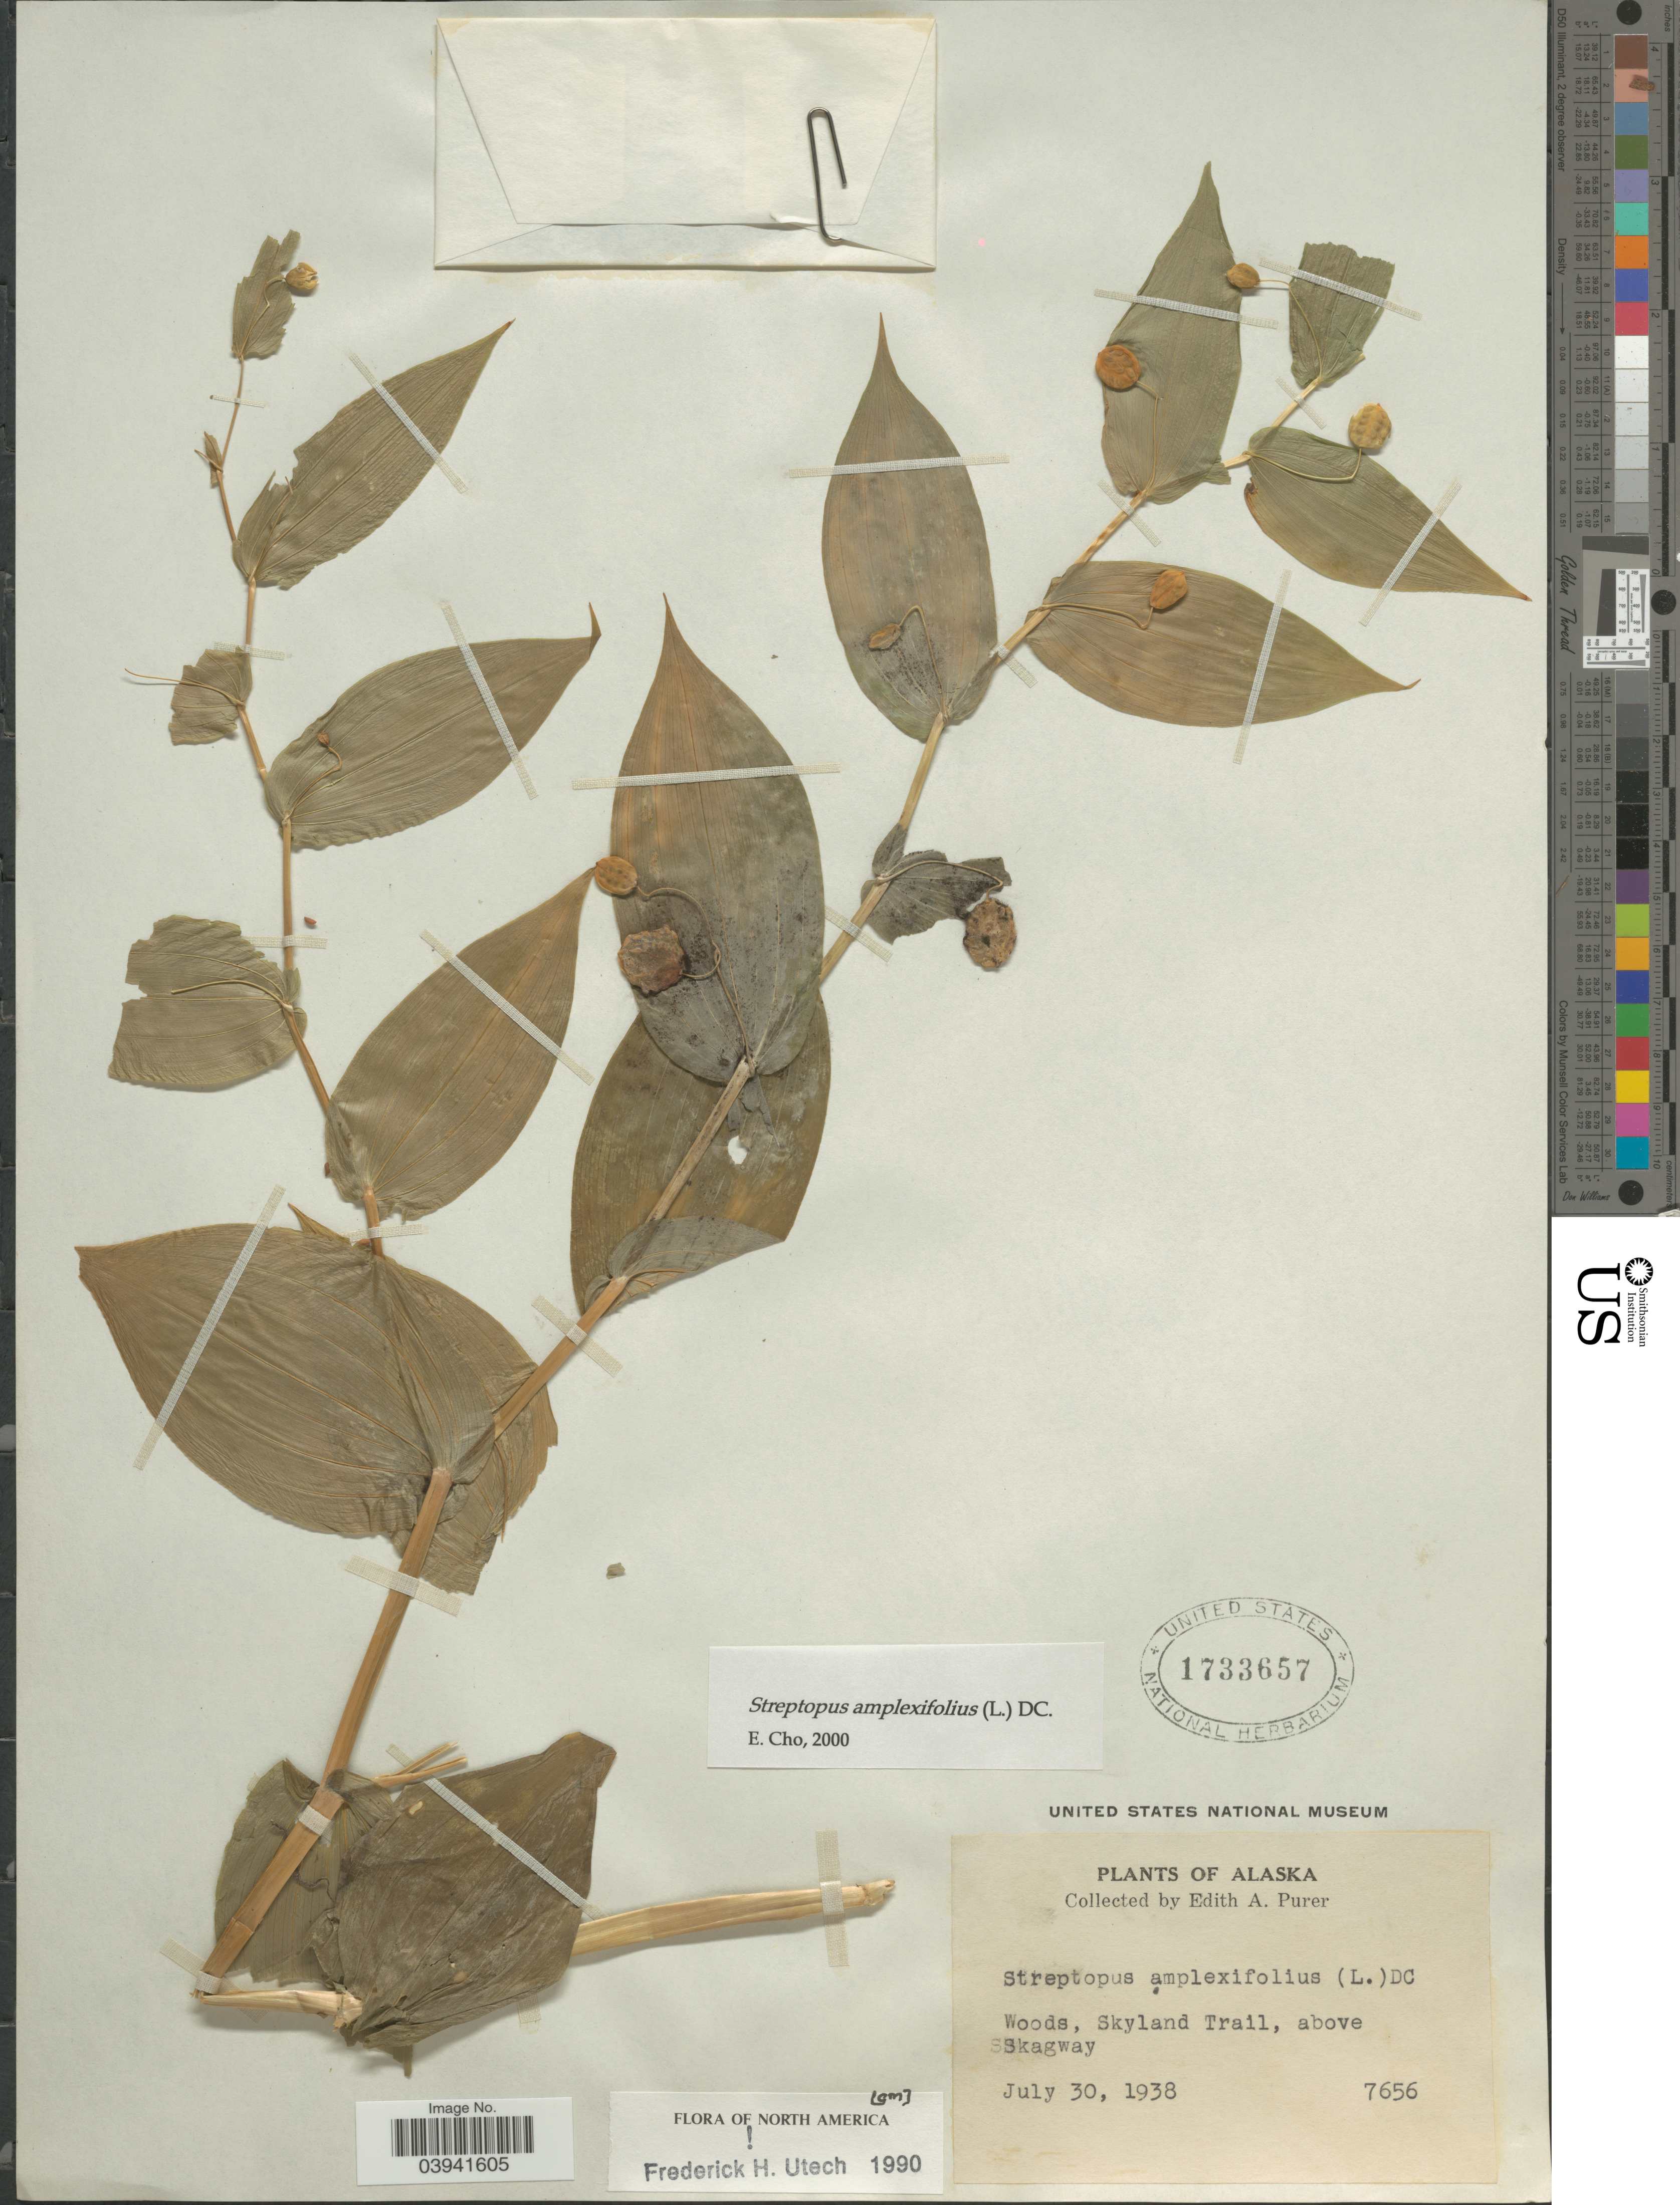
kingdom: Plantae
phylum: Tracheophyta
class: Liliopsida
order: Liliales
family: Liliaceae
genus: Streptopus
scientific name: Streptopus amplexifolius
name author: (L.) DC.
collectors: E. Purer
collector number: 7656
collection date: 1938-07-30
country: United States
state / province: Alaska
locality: Woods, Skyland Trail, above Skagway.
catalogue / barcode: US 1733657